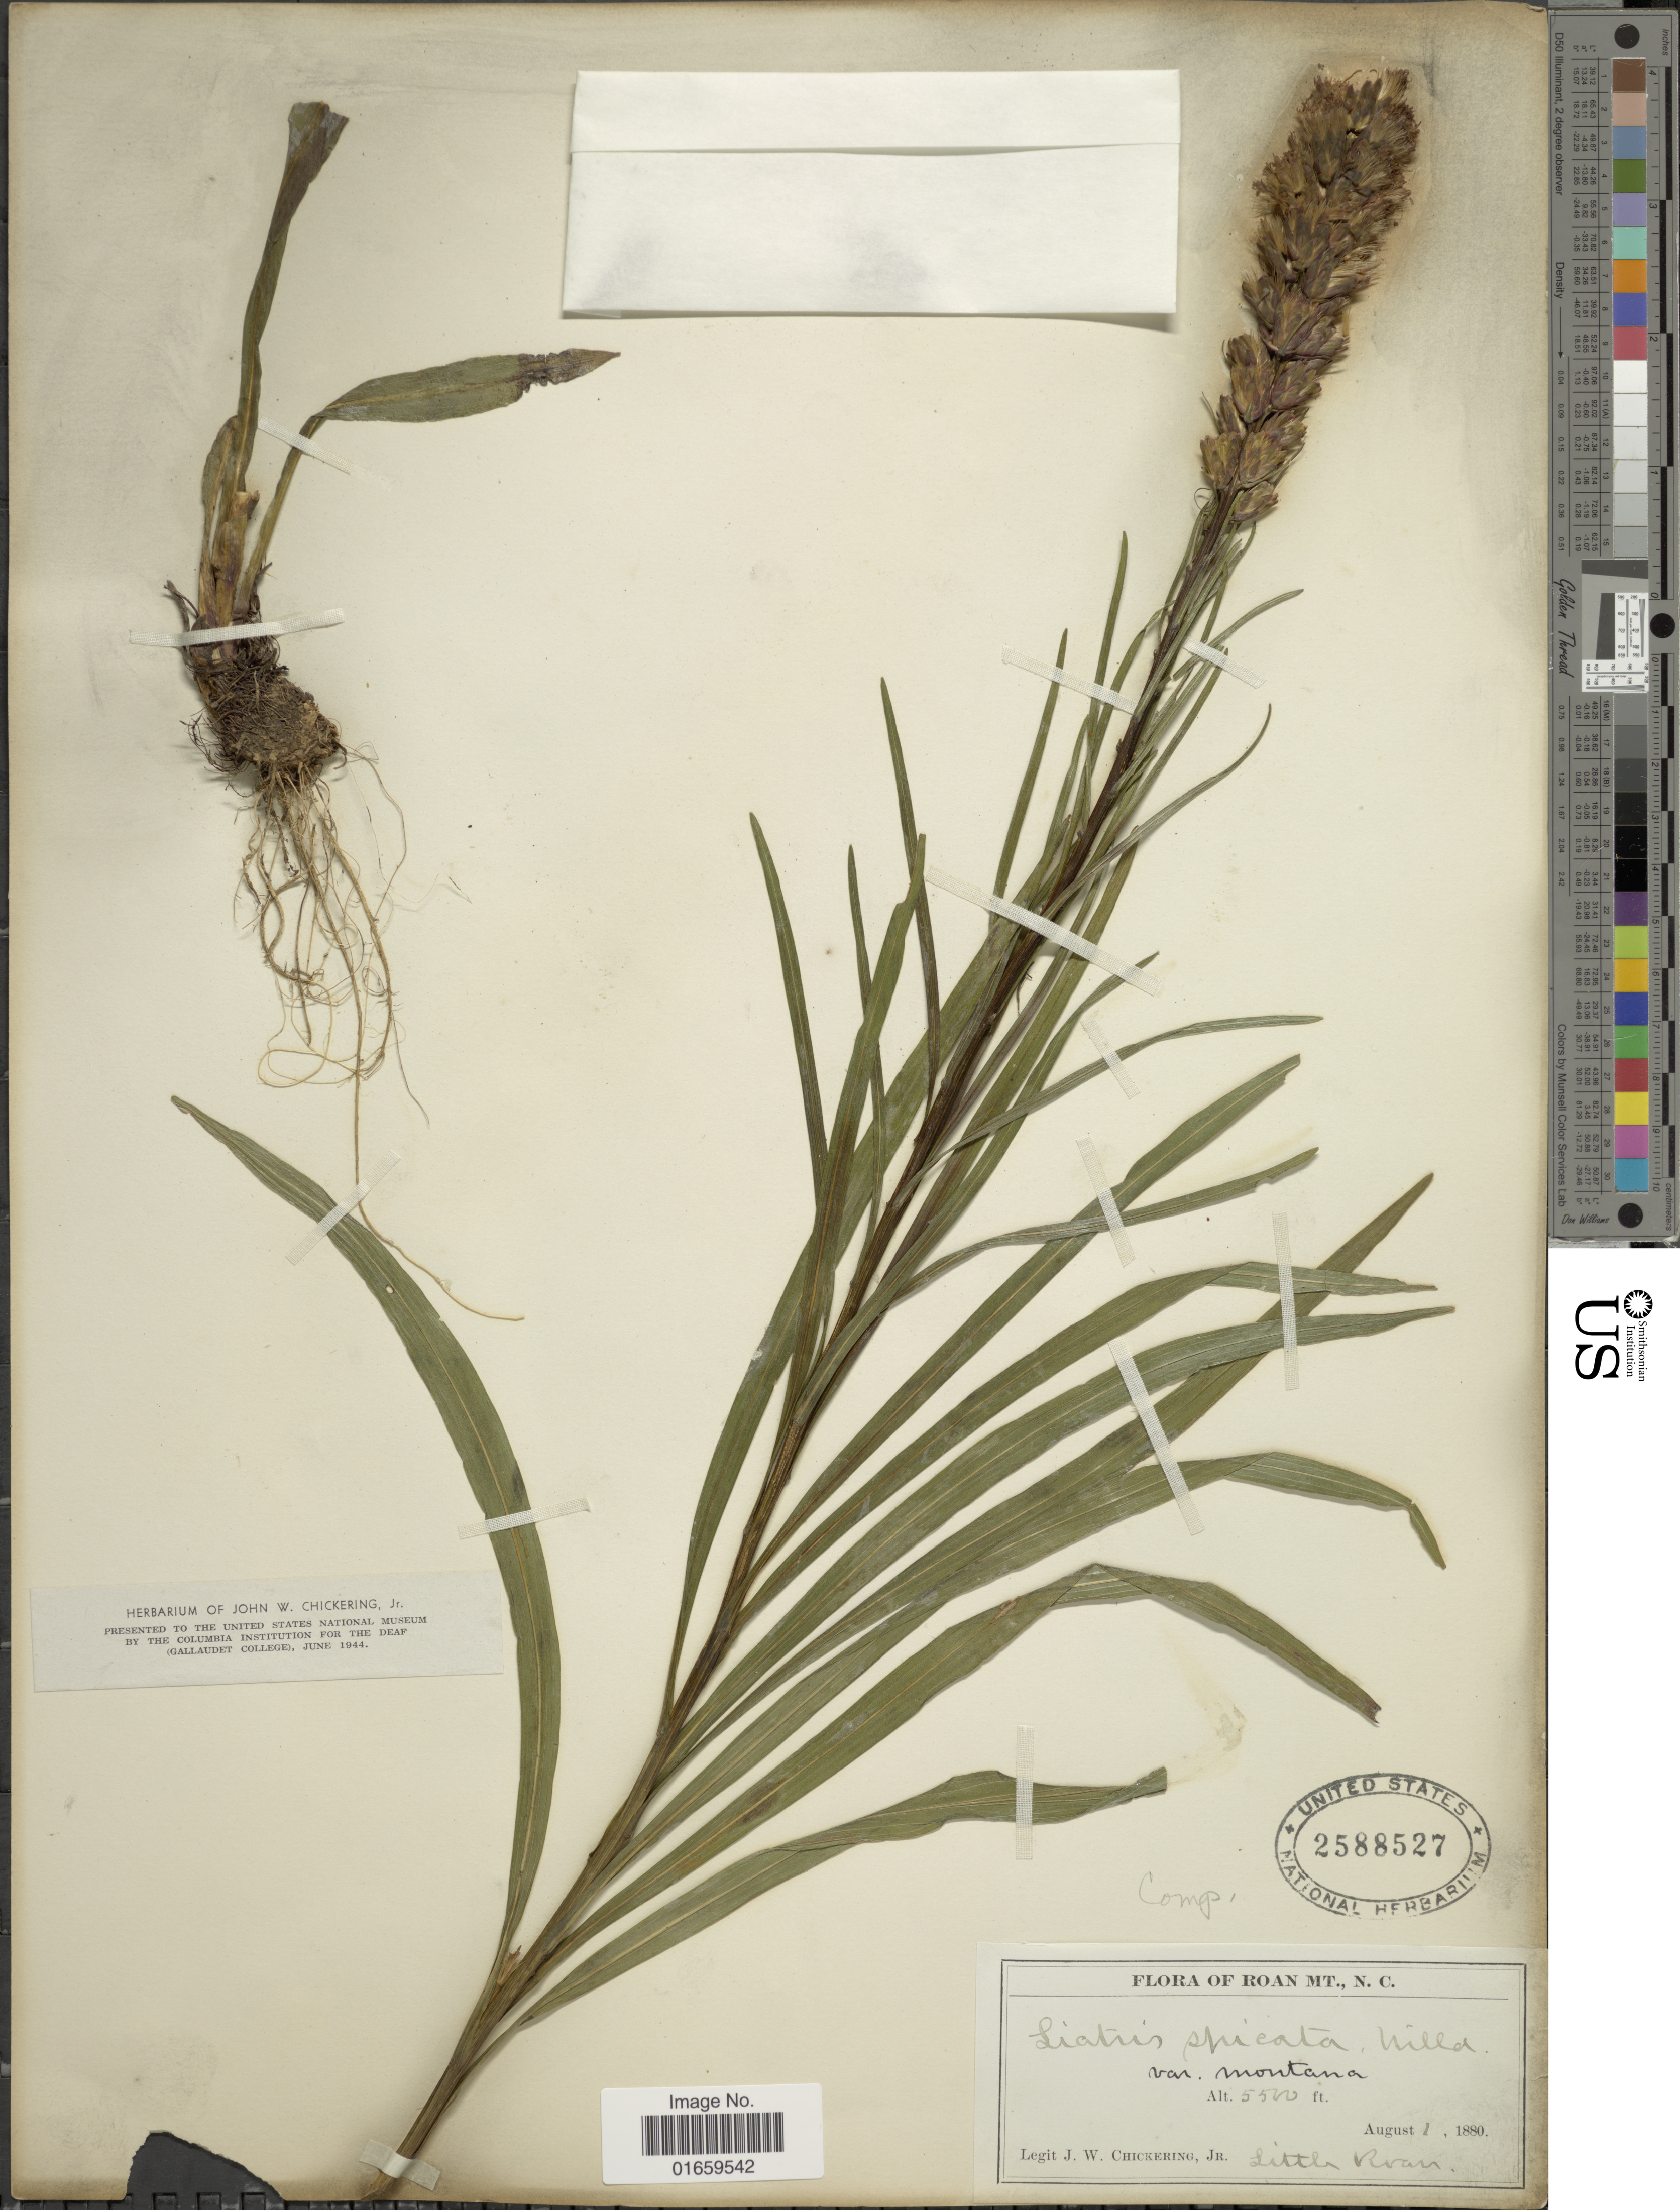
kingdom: Plantae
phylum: Tracheophyta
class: Magnoliopsida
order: Asterales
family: Asteraceae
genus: Liatris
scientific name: Liatris spicata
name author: (L.) Willd.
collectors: J. Chickering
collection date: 1880-08-01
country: United States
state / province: North Carolina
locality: Roan Mt.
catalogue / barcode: US 2588527